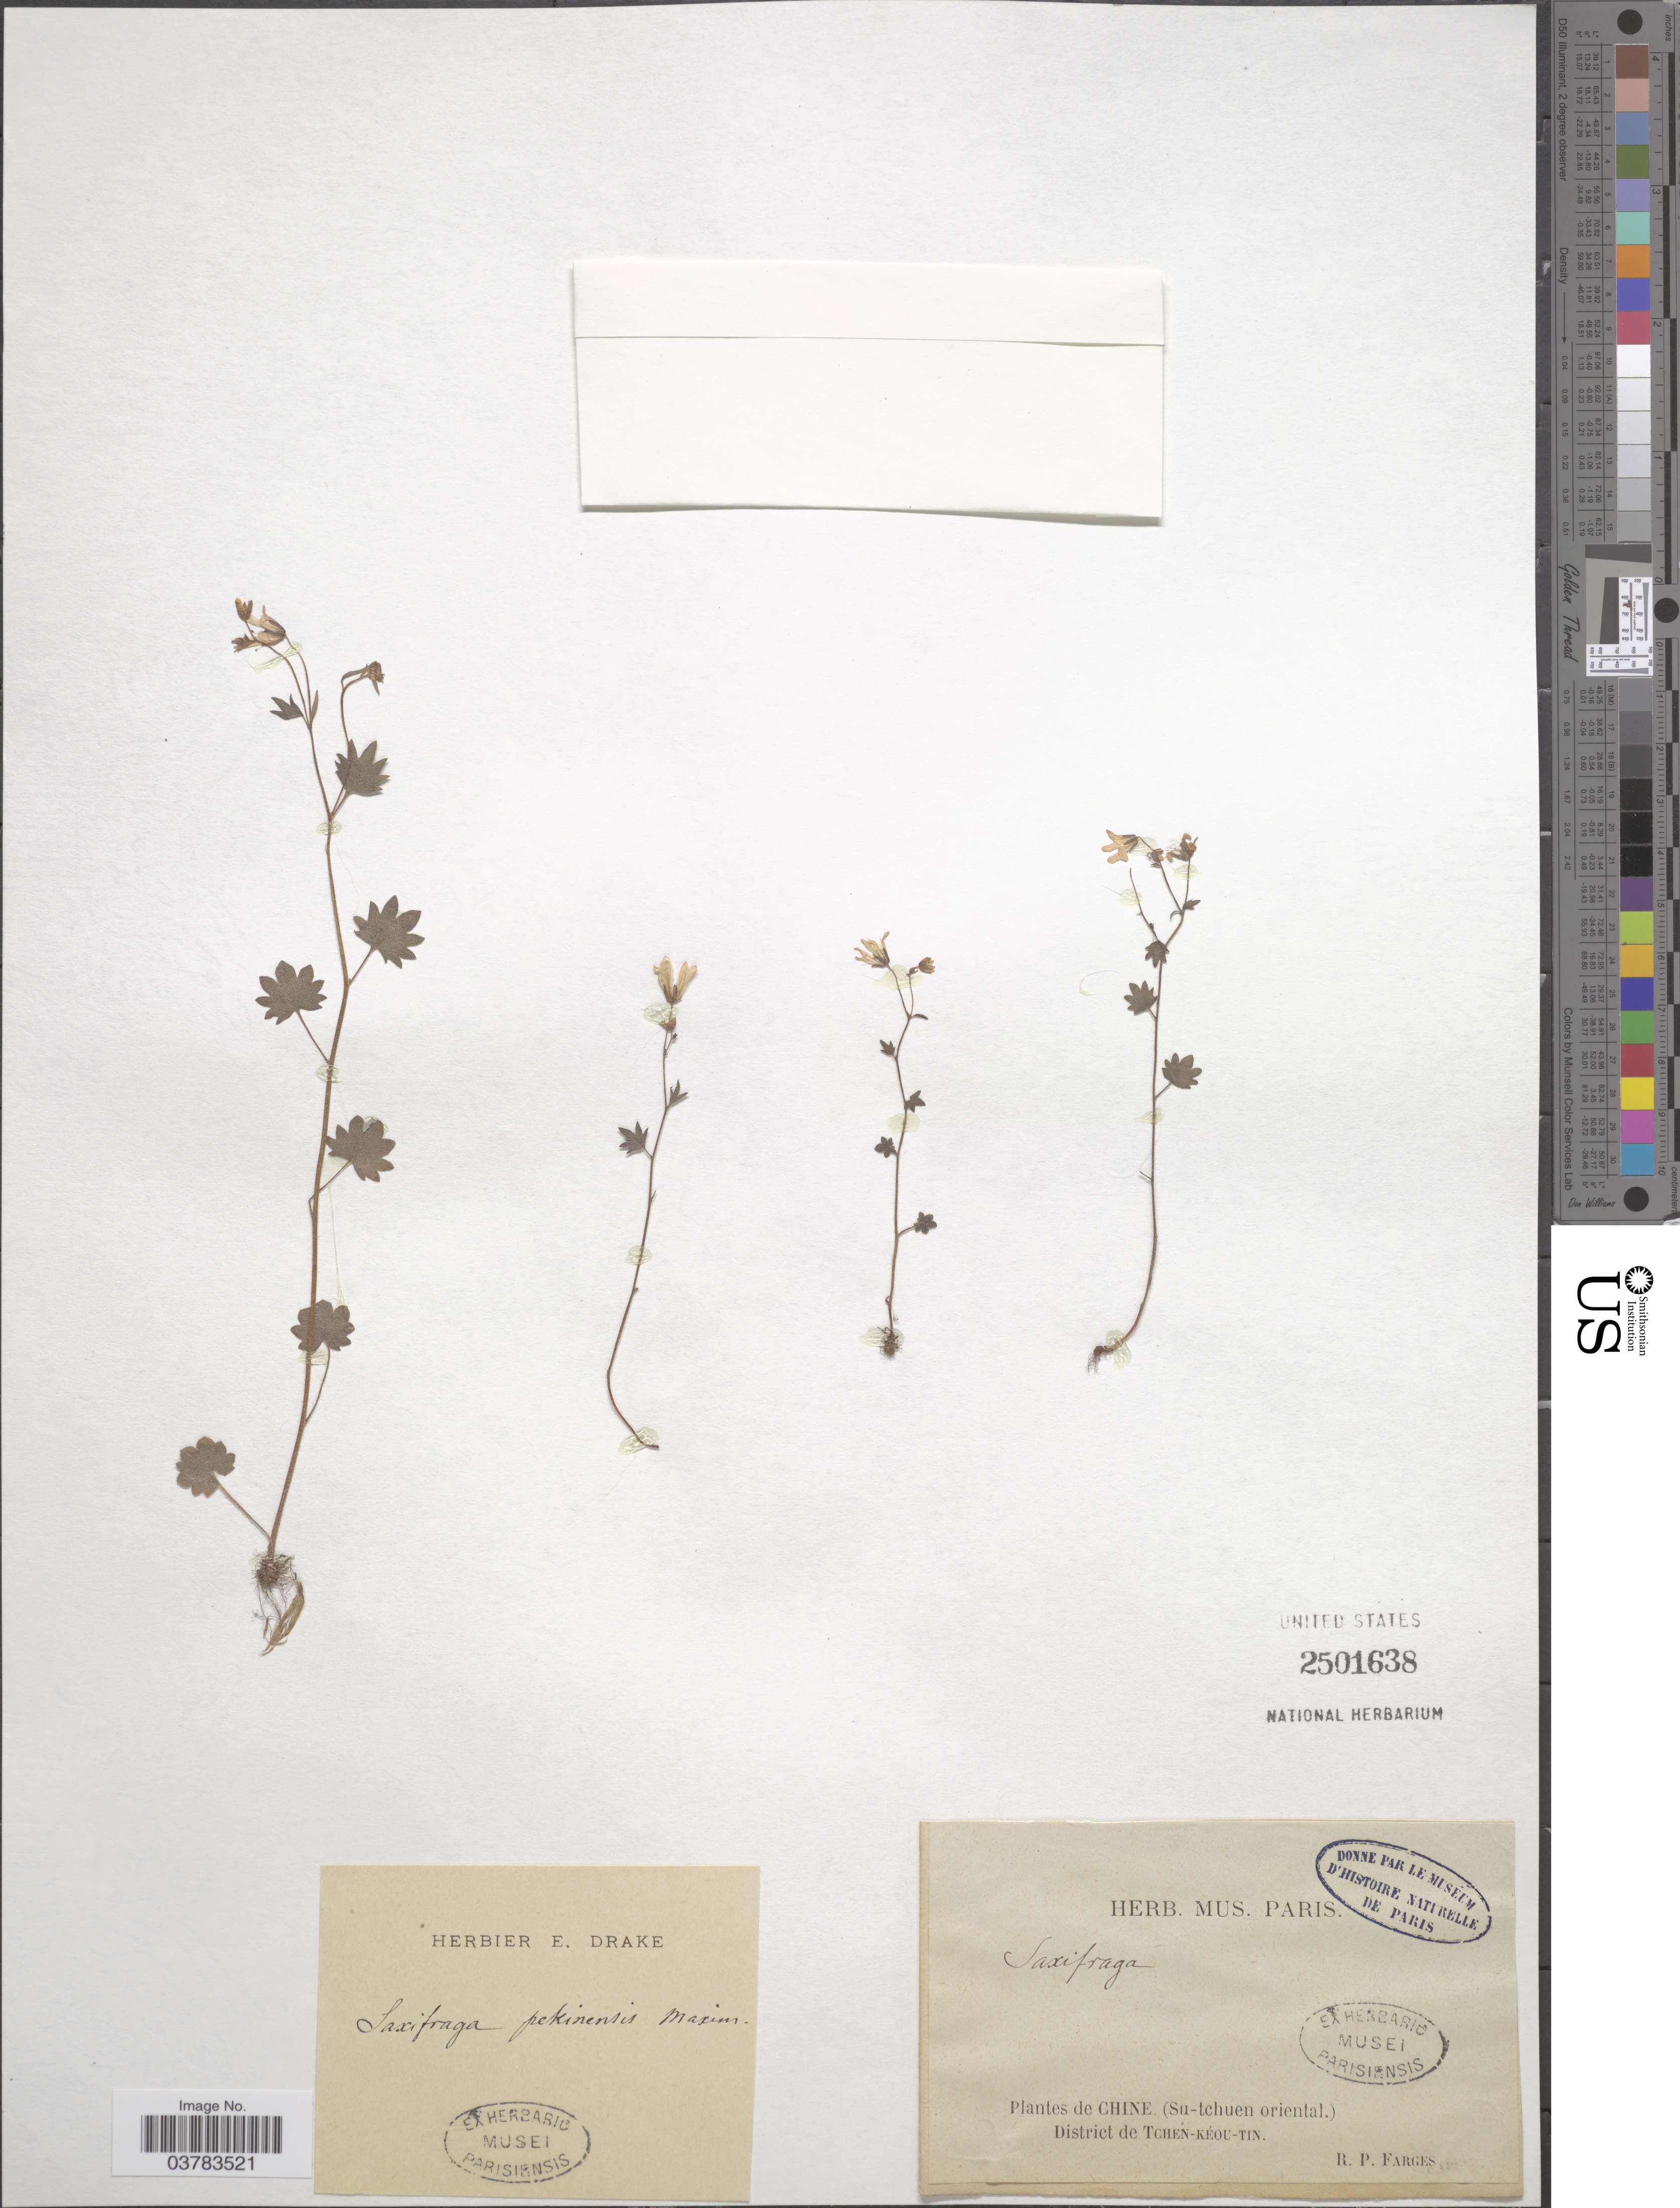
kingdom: Plantae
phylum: Tracheophyta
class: Magnoliopsida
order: Saxifragales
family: Saxifragaceae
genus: Saxifraga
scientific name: Saxifraga pekinensis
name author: Maxim.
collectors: R. Farges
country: China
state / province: Sichuan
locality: Chine. (Su-tchuen oriental). District de Tchen-Kéou-Tin.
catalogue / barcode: US 2501638